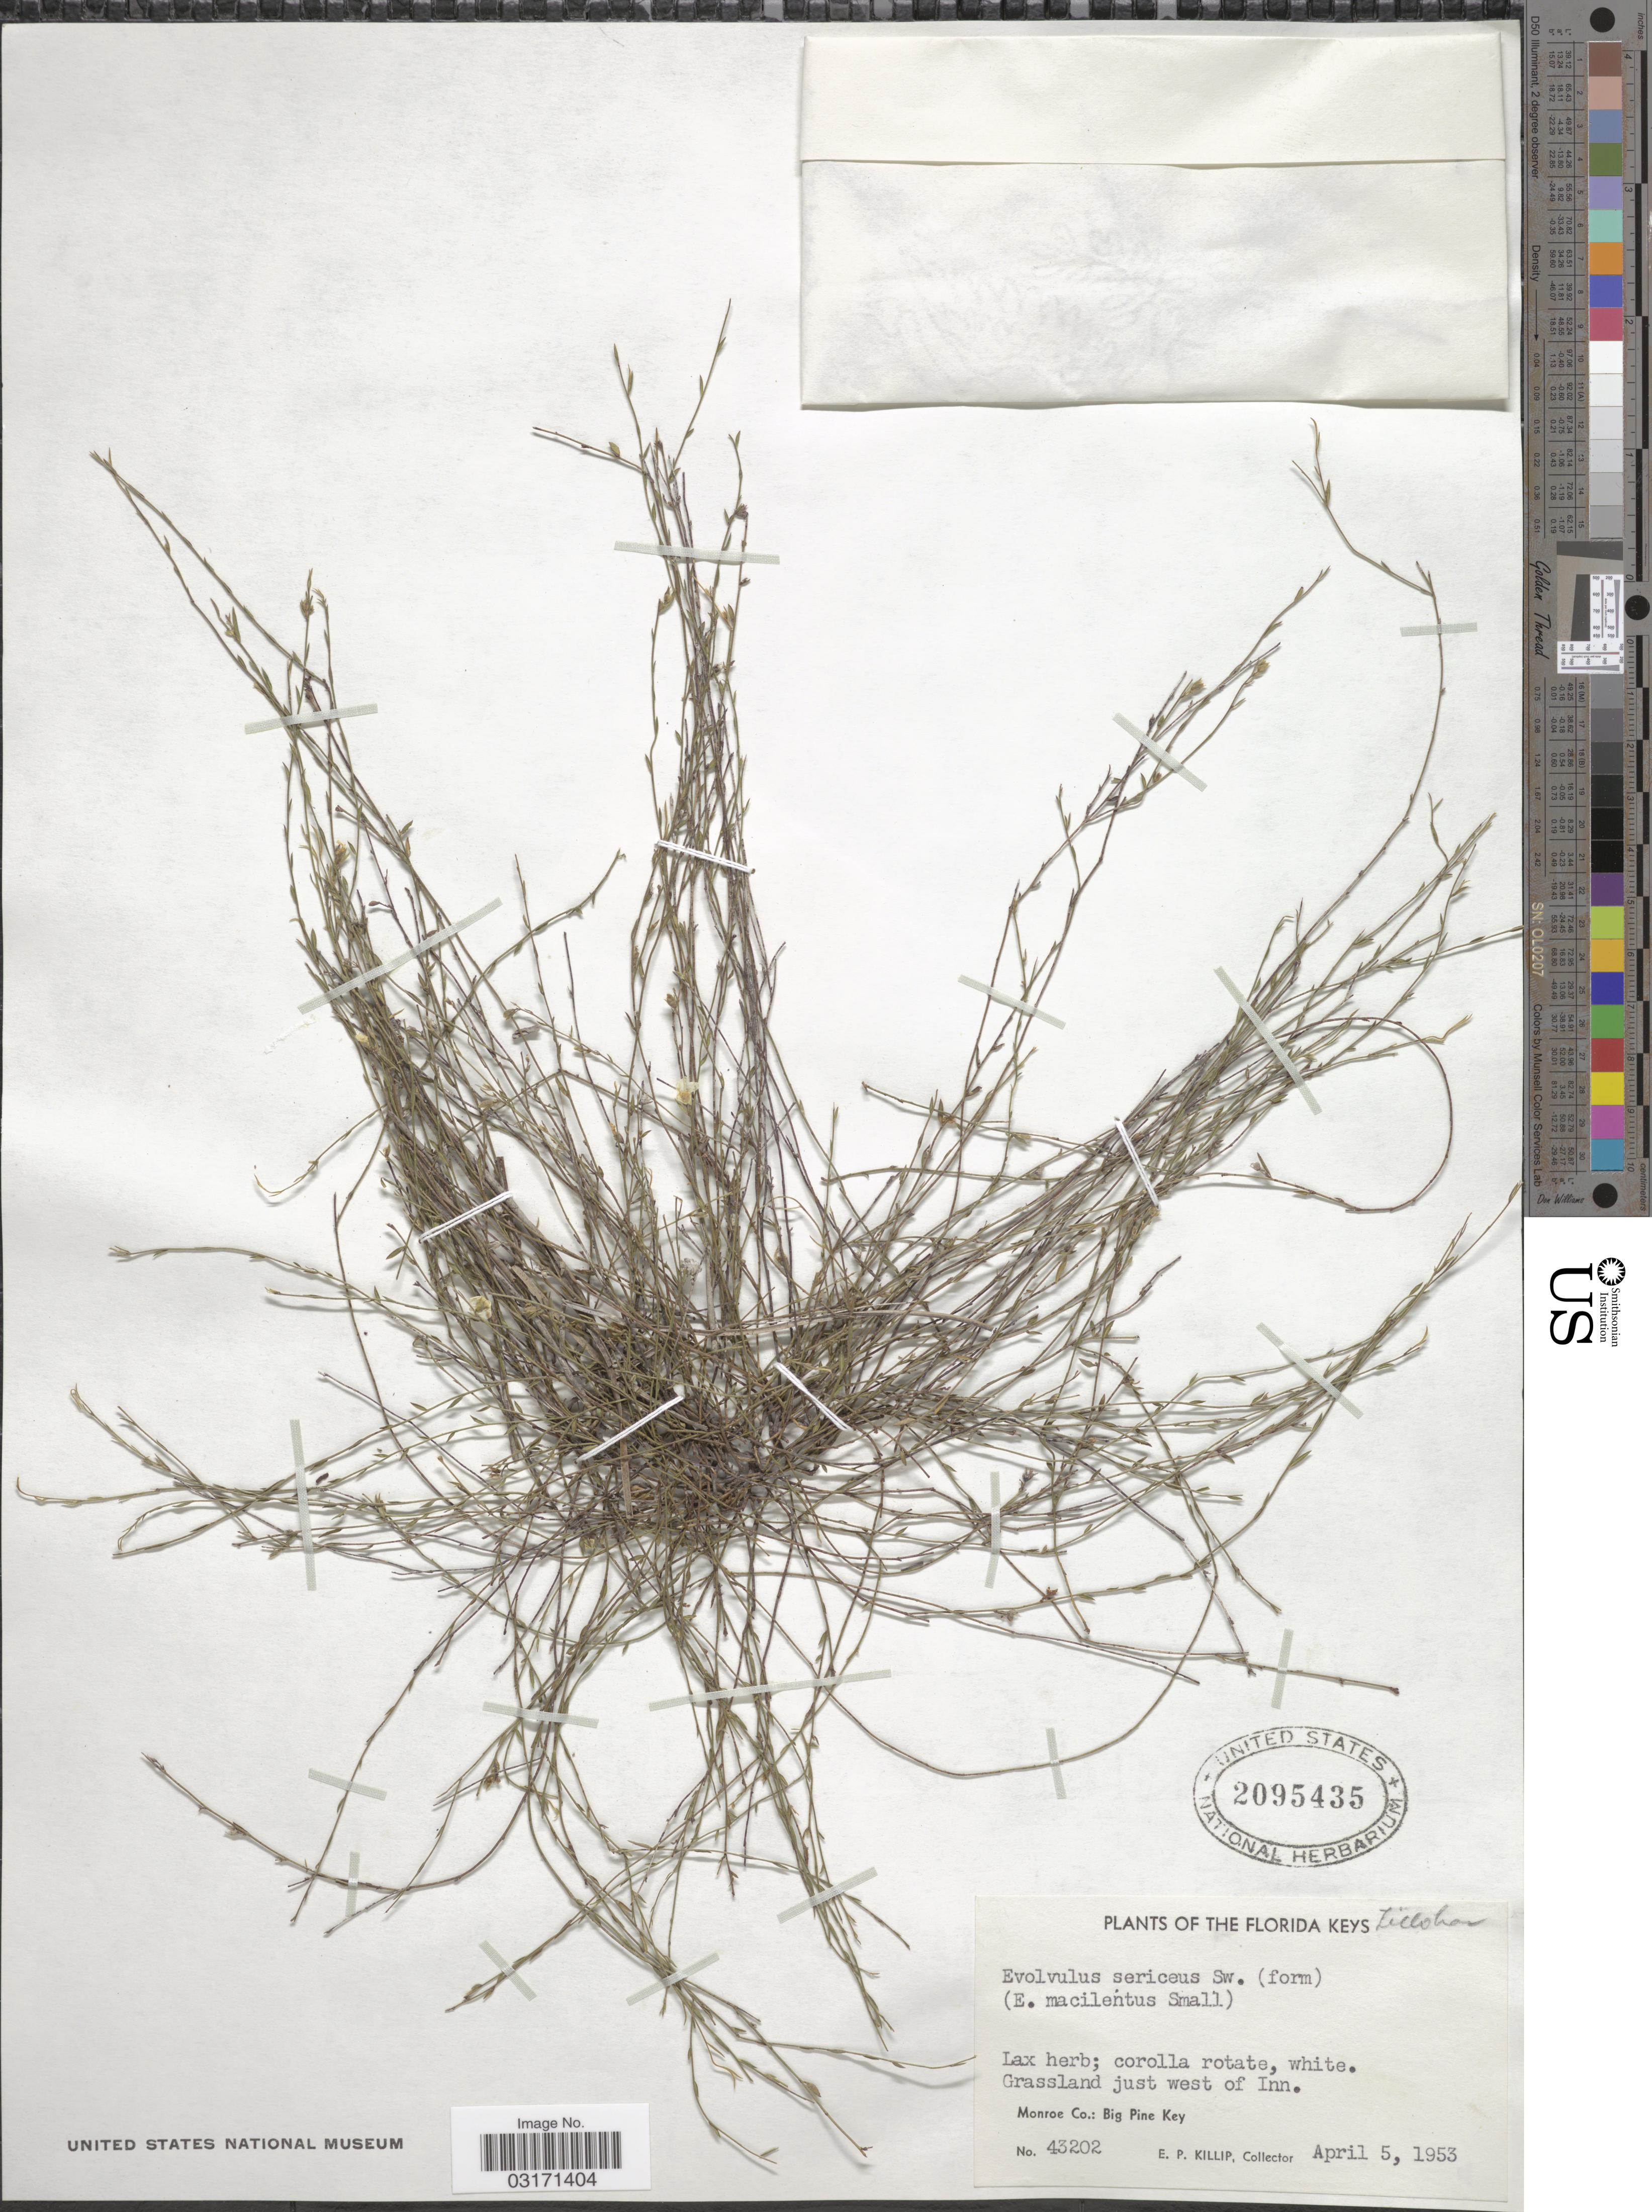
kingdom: Plantae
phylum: Tracheophyta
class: Magnoliopsida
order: Solanales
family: Convolvulaceae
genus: Evolvulus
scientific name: Evolvulus sericeus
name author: Sw.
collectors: E. P. Killip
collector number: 43202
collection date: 1953-04-05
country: United States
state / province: Florida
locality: The Florida Keys, Grassland just west of Inn, Monroe Co.: Big Pine Key.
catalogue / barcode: US 2095435